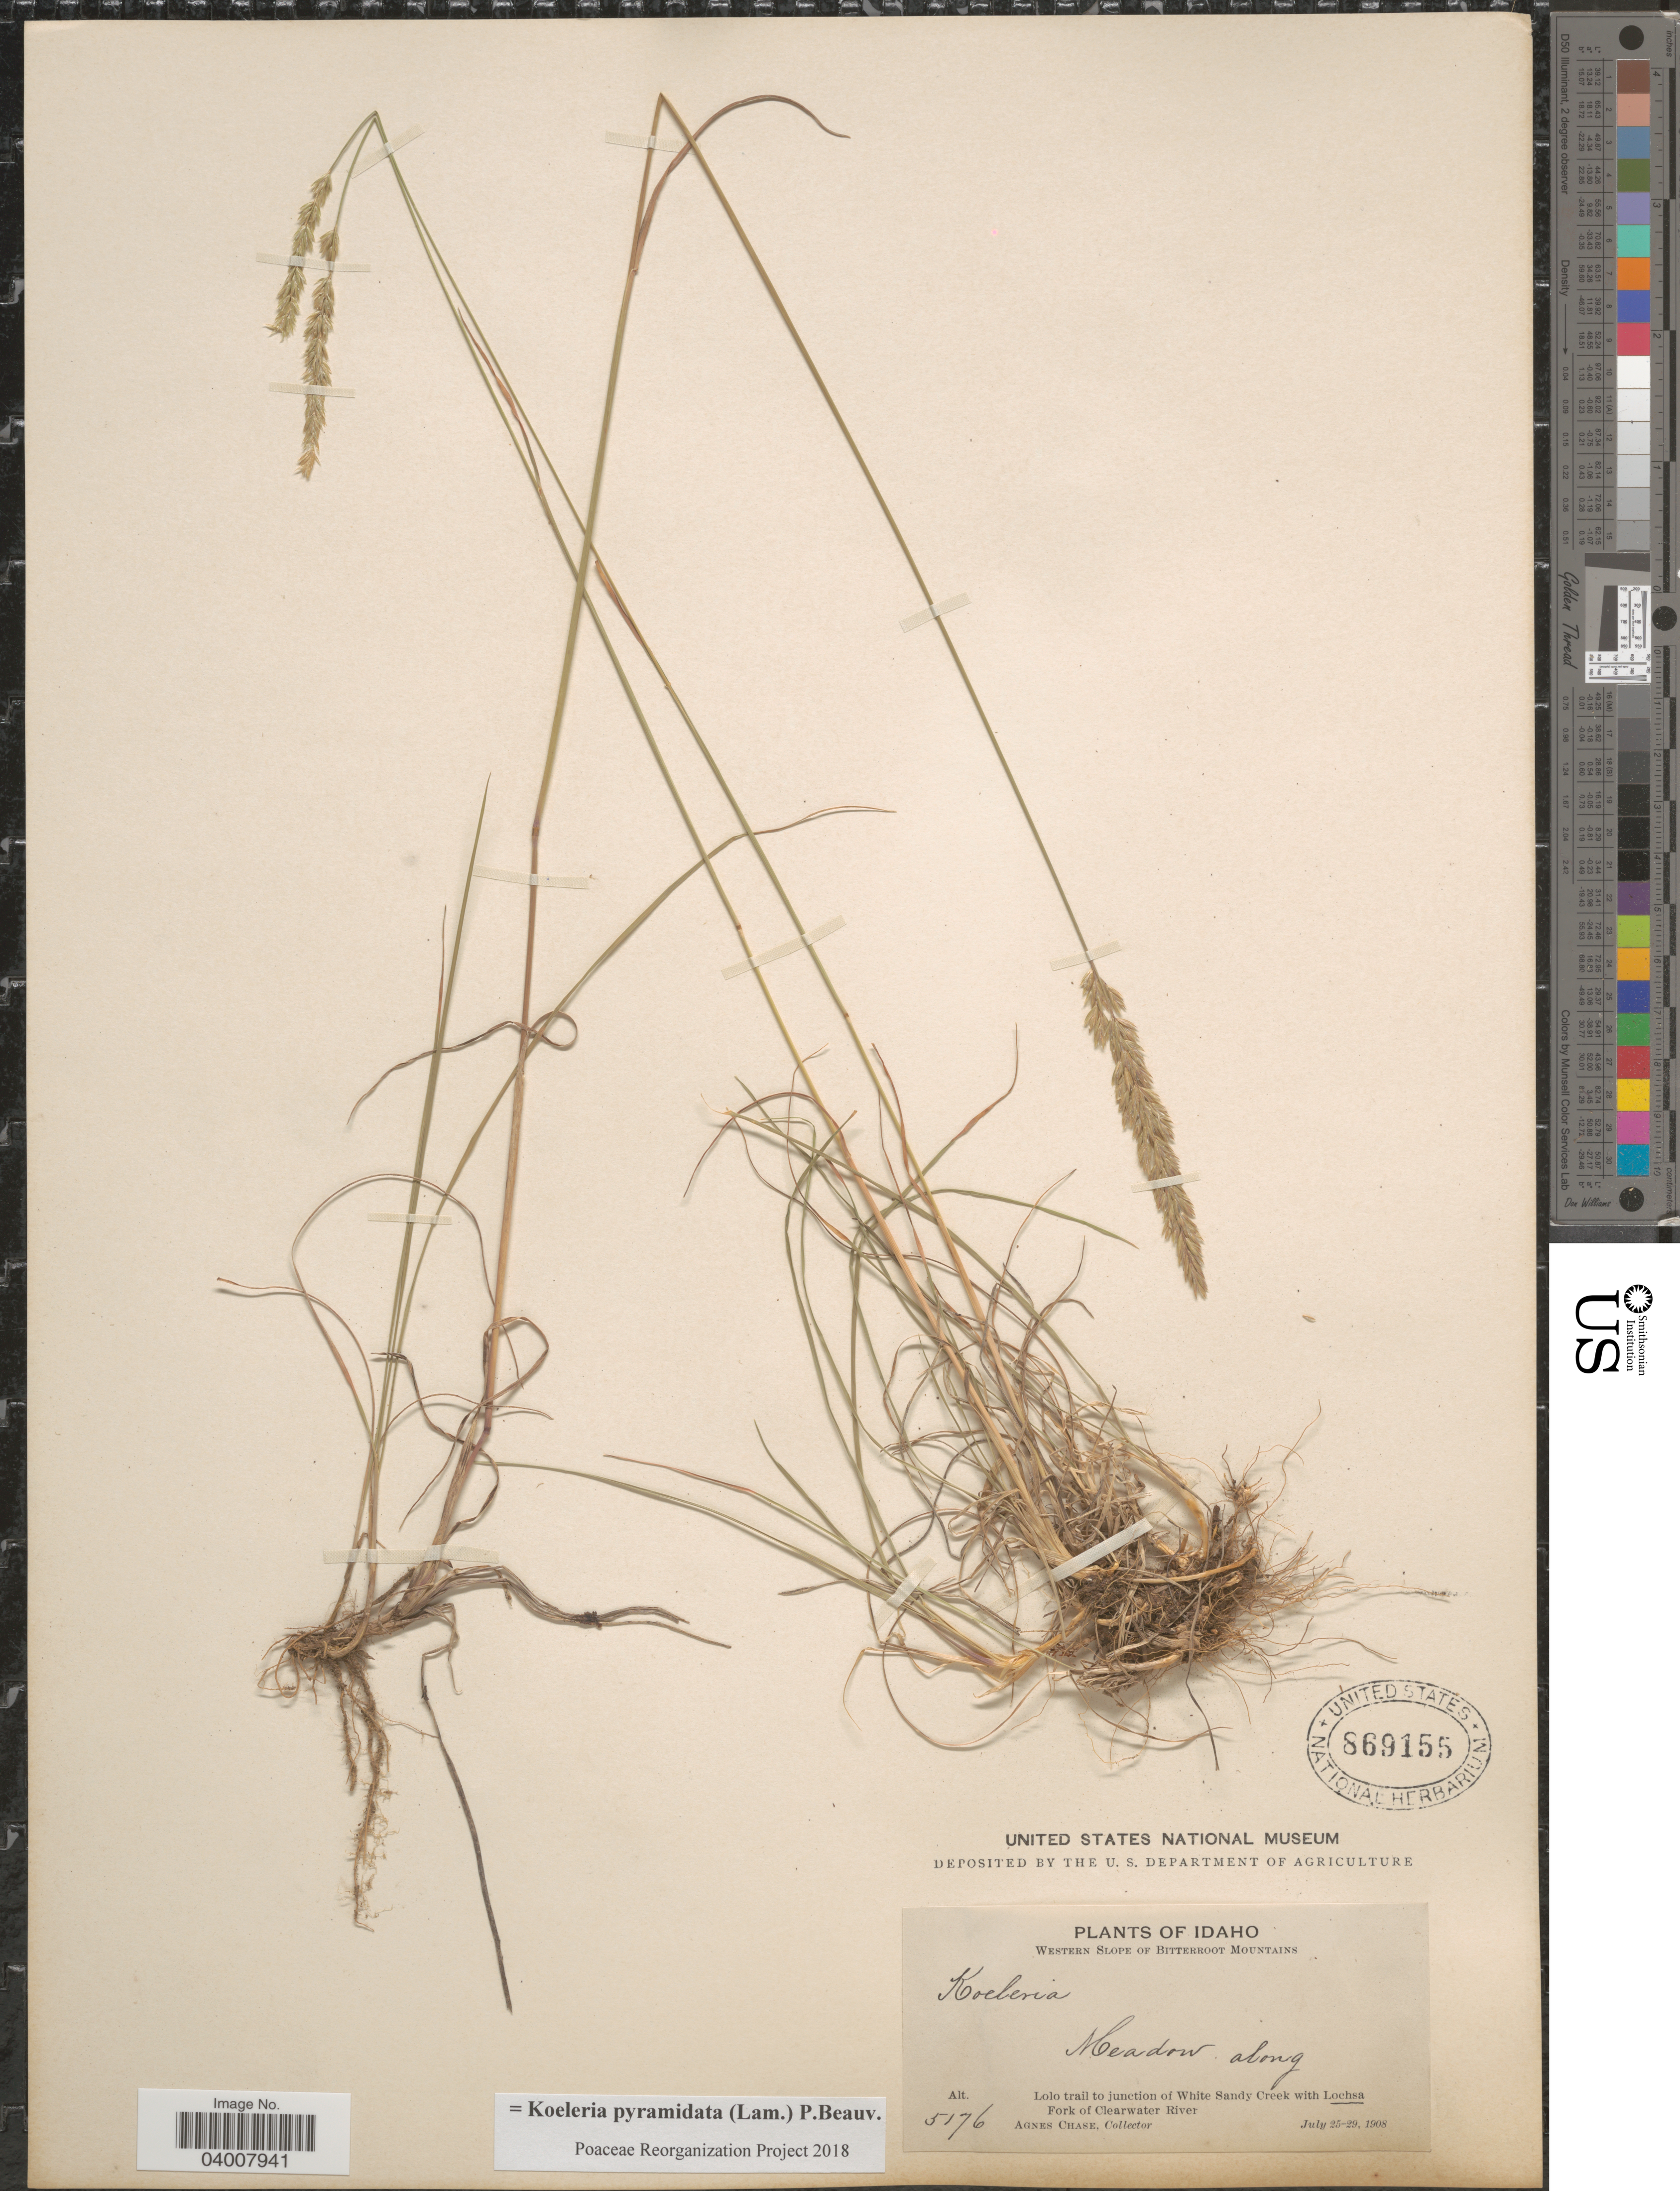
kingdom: Plantae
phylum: Tracheophyta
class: Liliopsida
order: Poales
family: Poaceae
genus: Koeleria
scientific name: Koeleria pyramidata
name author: (Lam.) P. Beauv.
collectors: A. Chase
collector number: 5176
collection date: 1908-07-25/1908-07-29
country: United States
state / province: Idaho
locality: Western slope of Bitterroot Mountains. Meadow along Lolo trail to junction of White Sandy Creek with Lochsa Fork of Clearwater River.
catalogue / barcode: US 869155